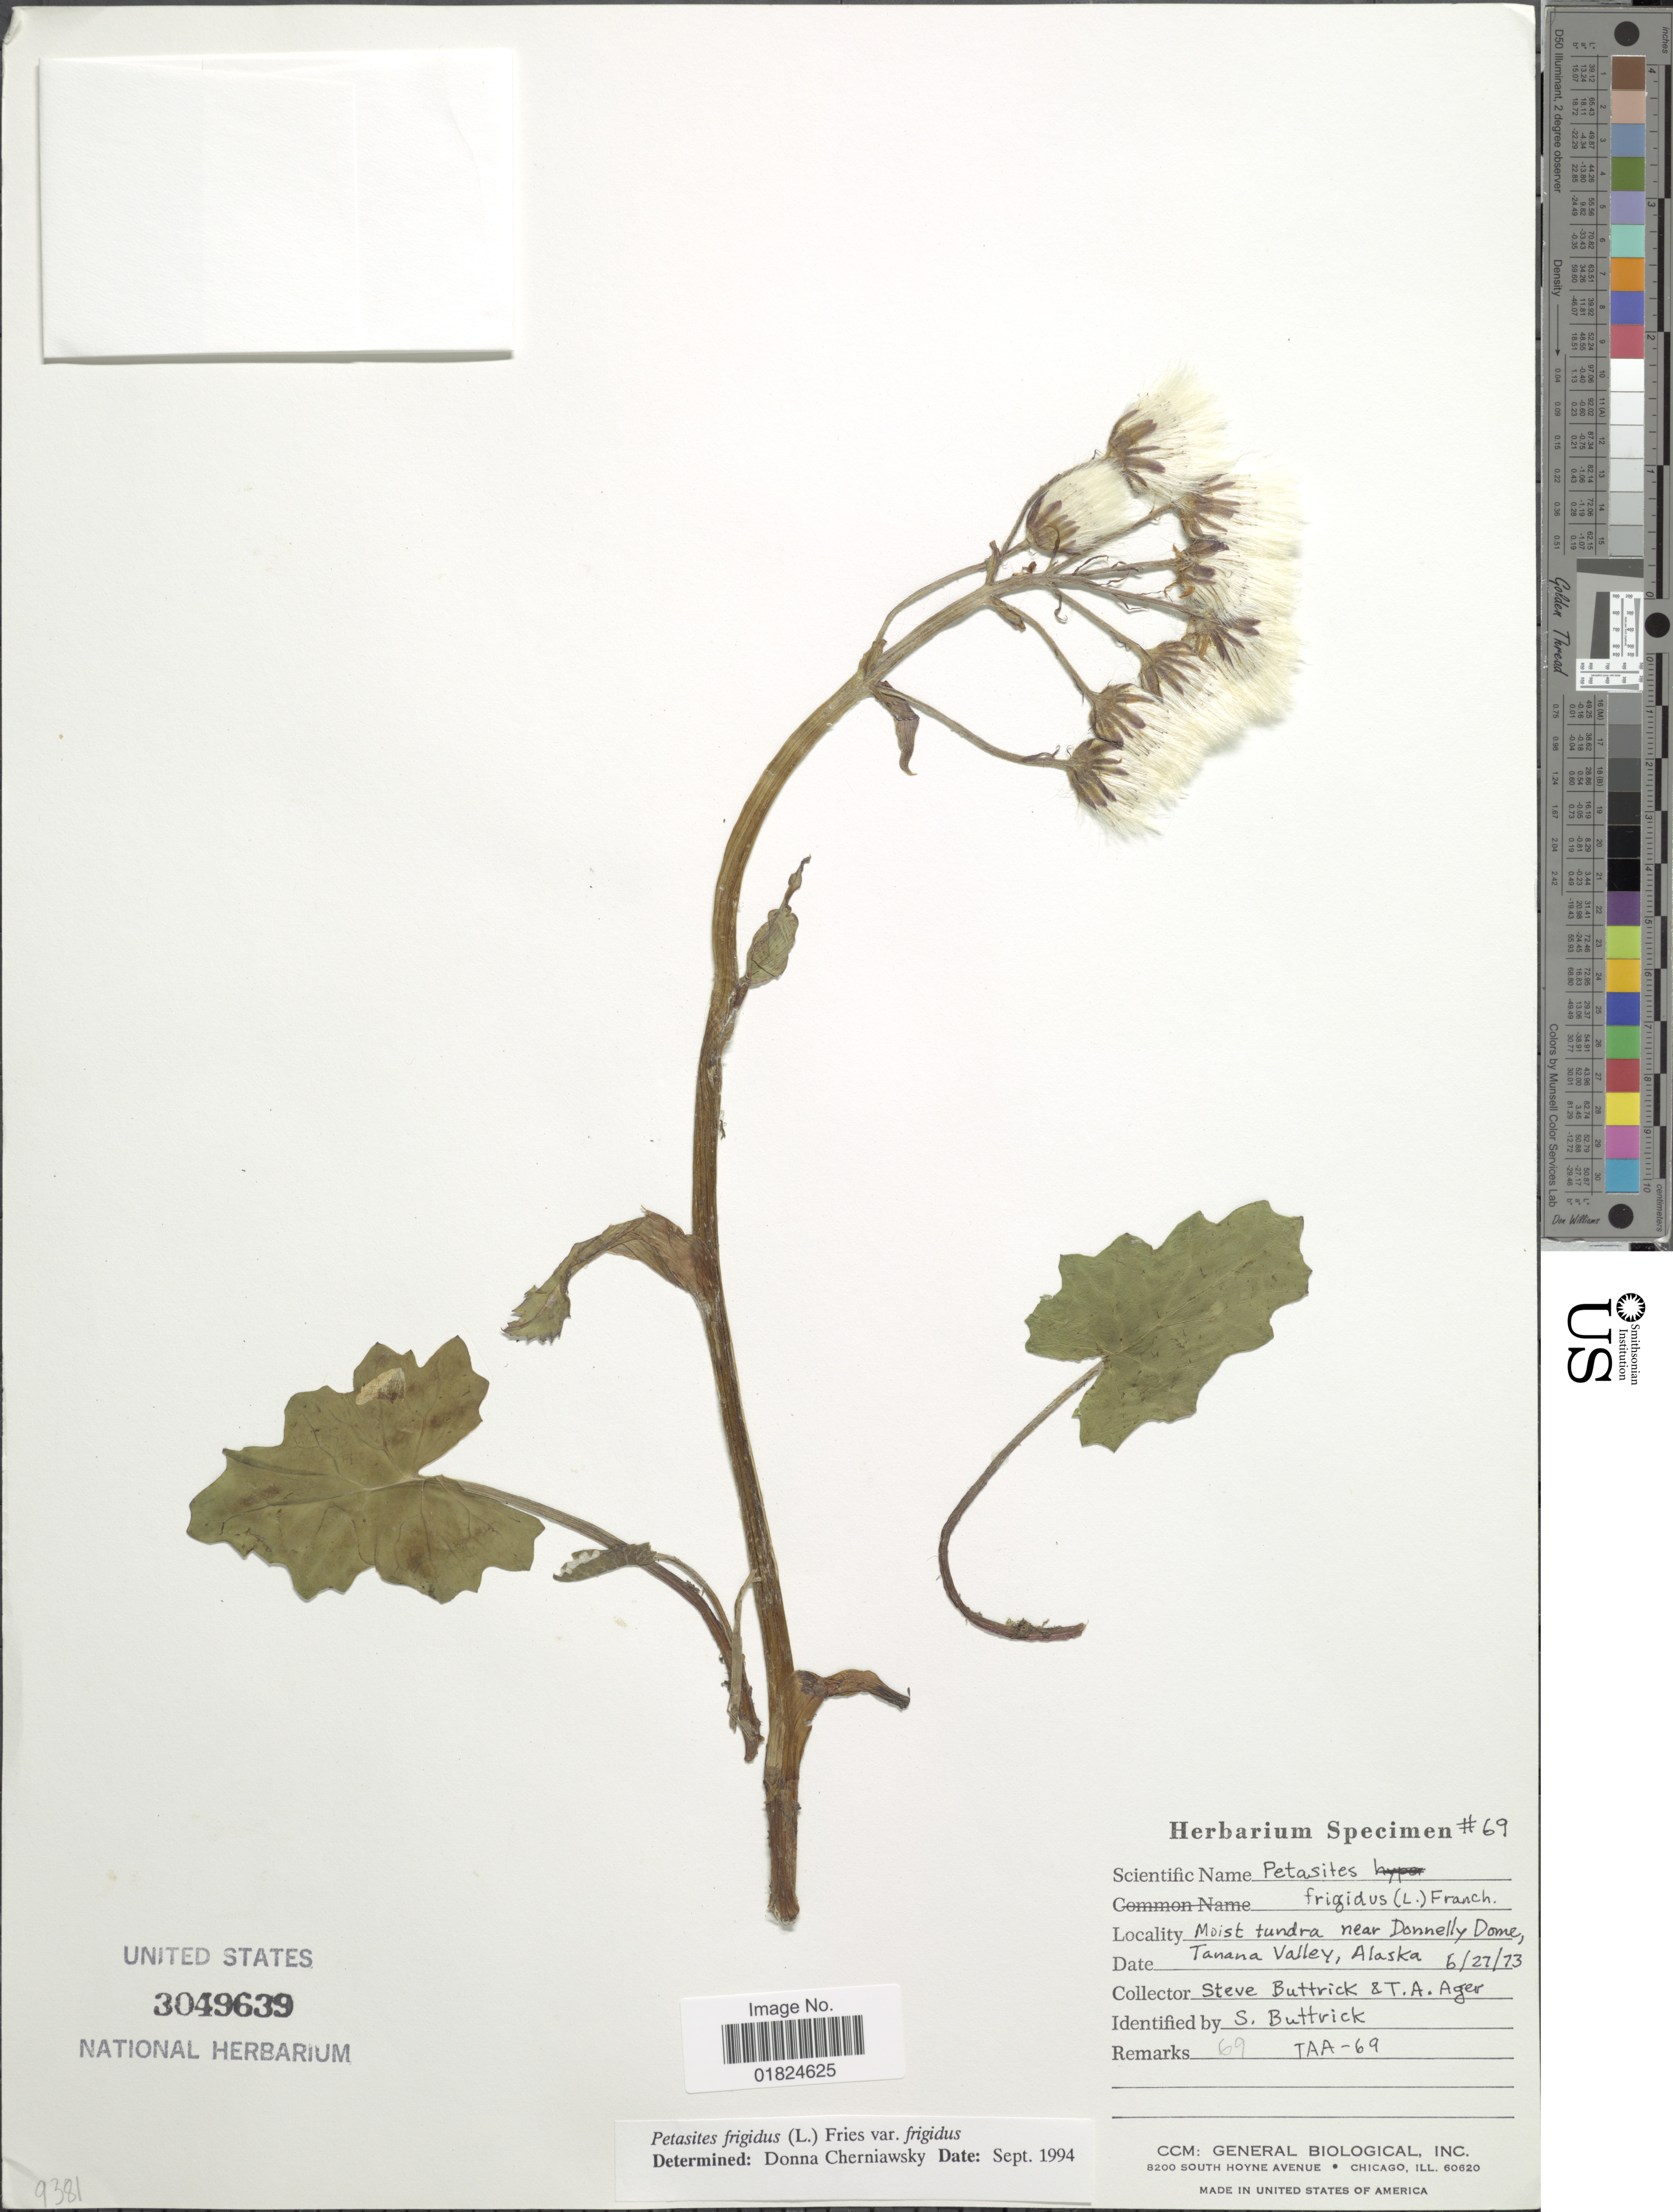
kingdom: Plantae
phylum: Tracheophyta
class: Magnoliopsida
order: Asterales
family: Asteraceae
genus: Petasites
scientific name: Petasites frigidus var. frigidus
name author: (L.) Fr.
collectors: S. Buttrick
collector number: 69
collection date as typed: Transcribed d/m/y: 27/6/73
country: United States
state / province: Alaska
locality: Tanana Valley. Moist tundra near Donnelly Dome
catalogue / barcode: US 3049639